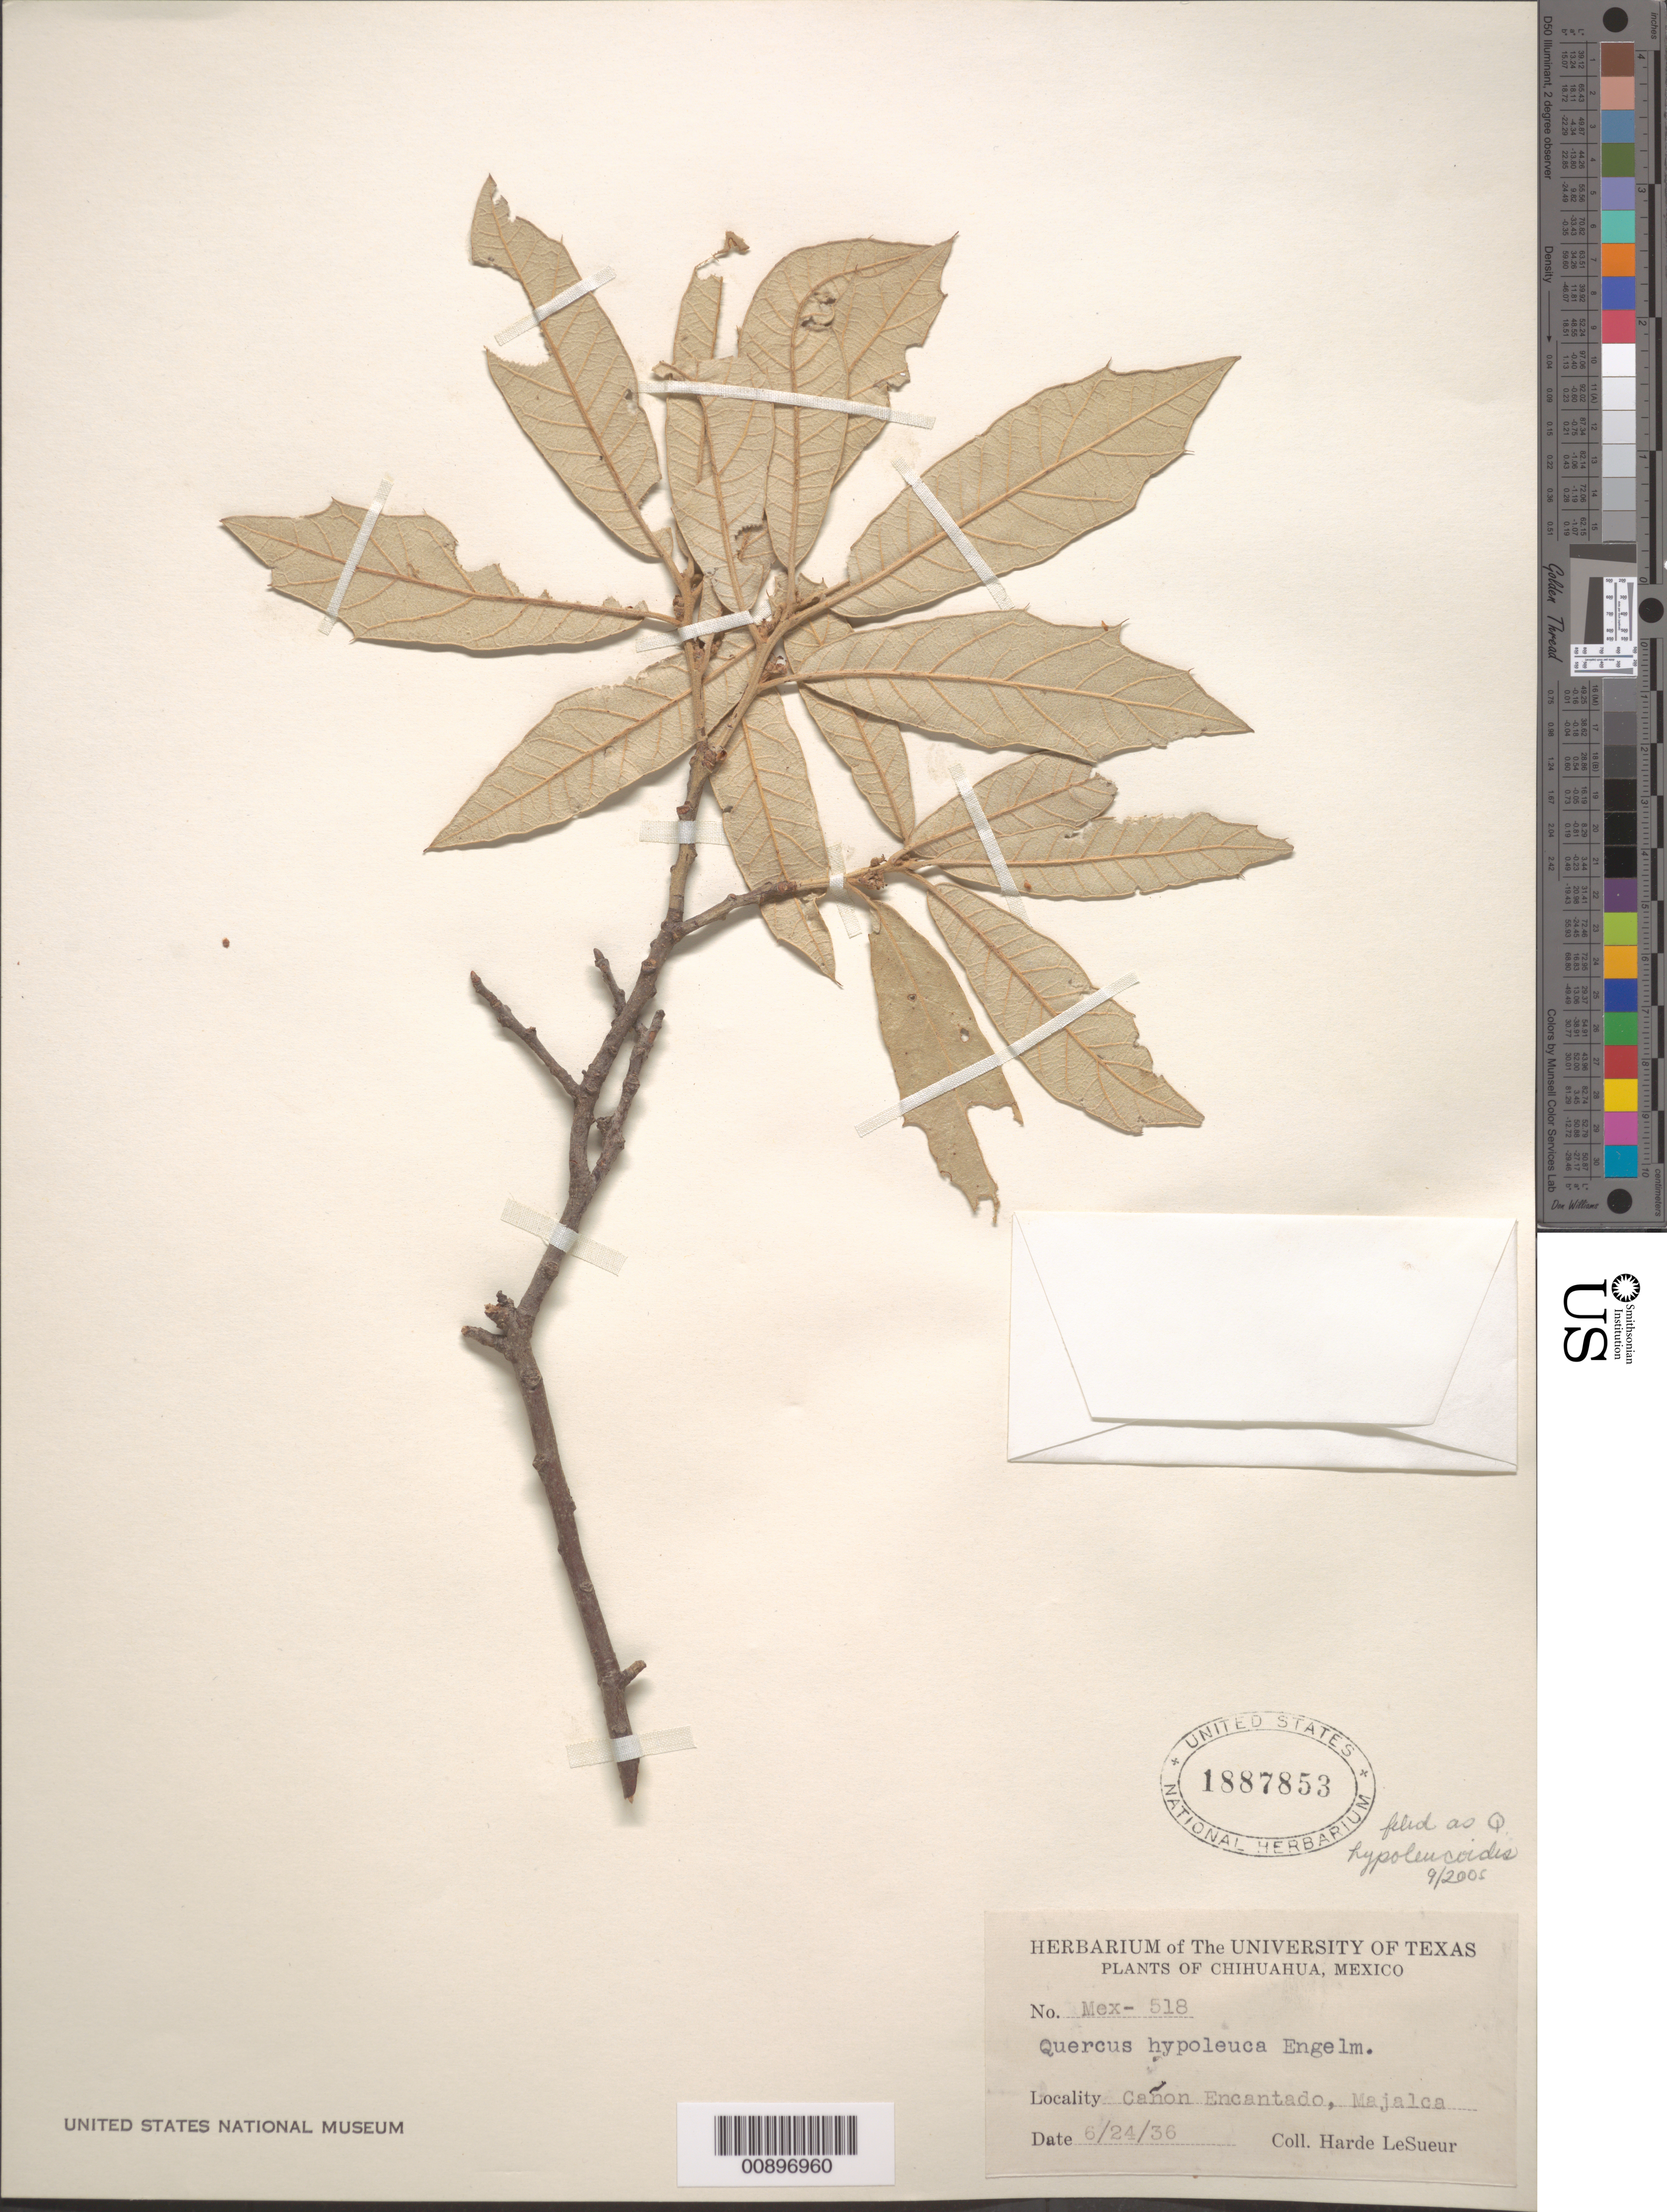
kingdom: Plantae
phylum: Tracheophyta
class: Magnoliopsida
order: Fagales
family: Fagaceae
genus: Quercus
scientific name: Quercus hypoleucoides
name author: A. Camus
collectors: D. H. LeSueur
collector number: Mex - 518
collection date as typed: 24 Jun 1936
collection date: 1936-06-24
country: Mexico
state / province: Chihuahua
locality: Cañon Encantado, Majalca, Chihuahua.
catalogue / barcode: US 1887853